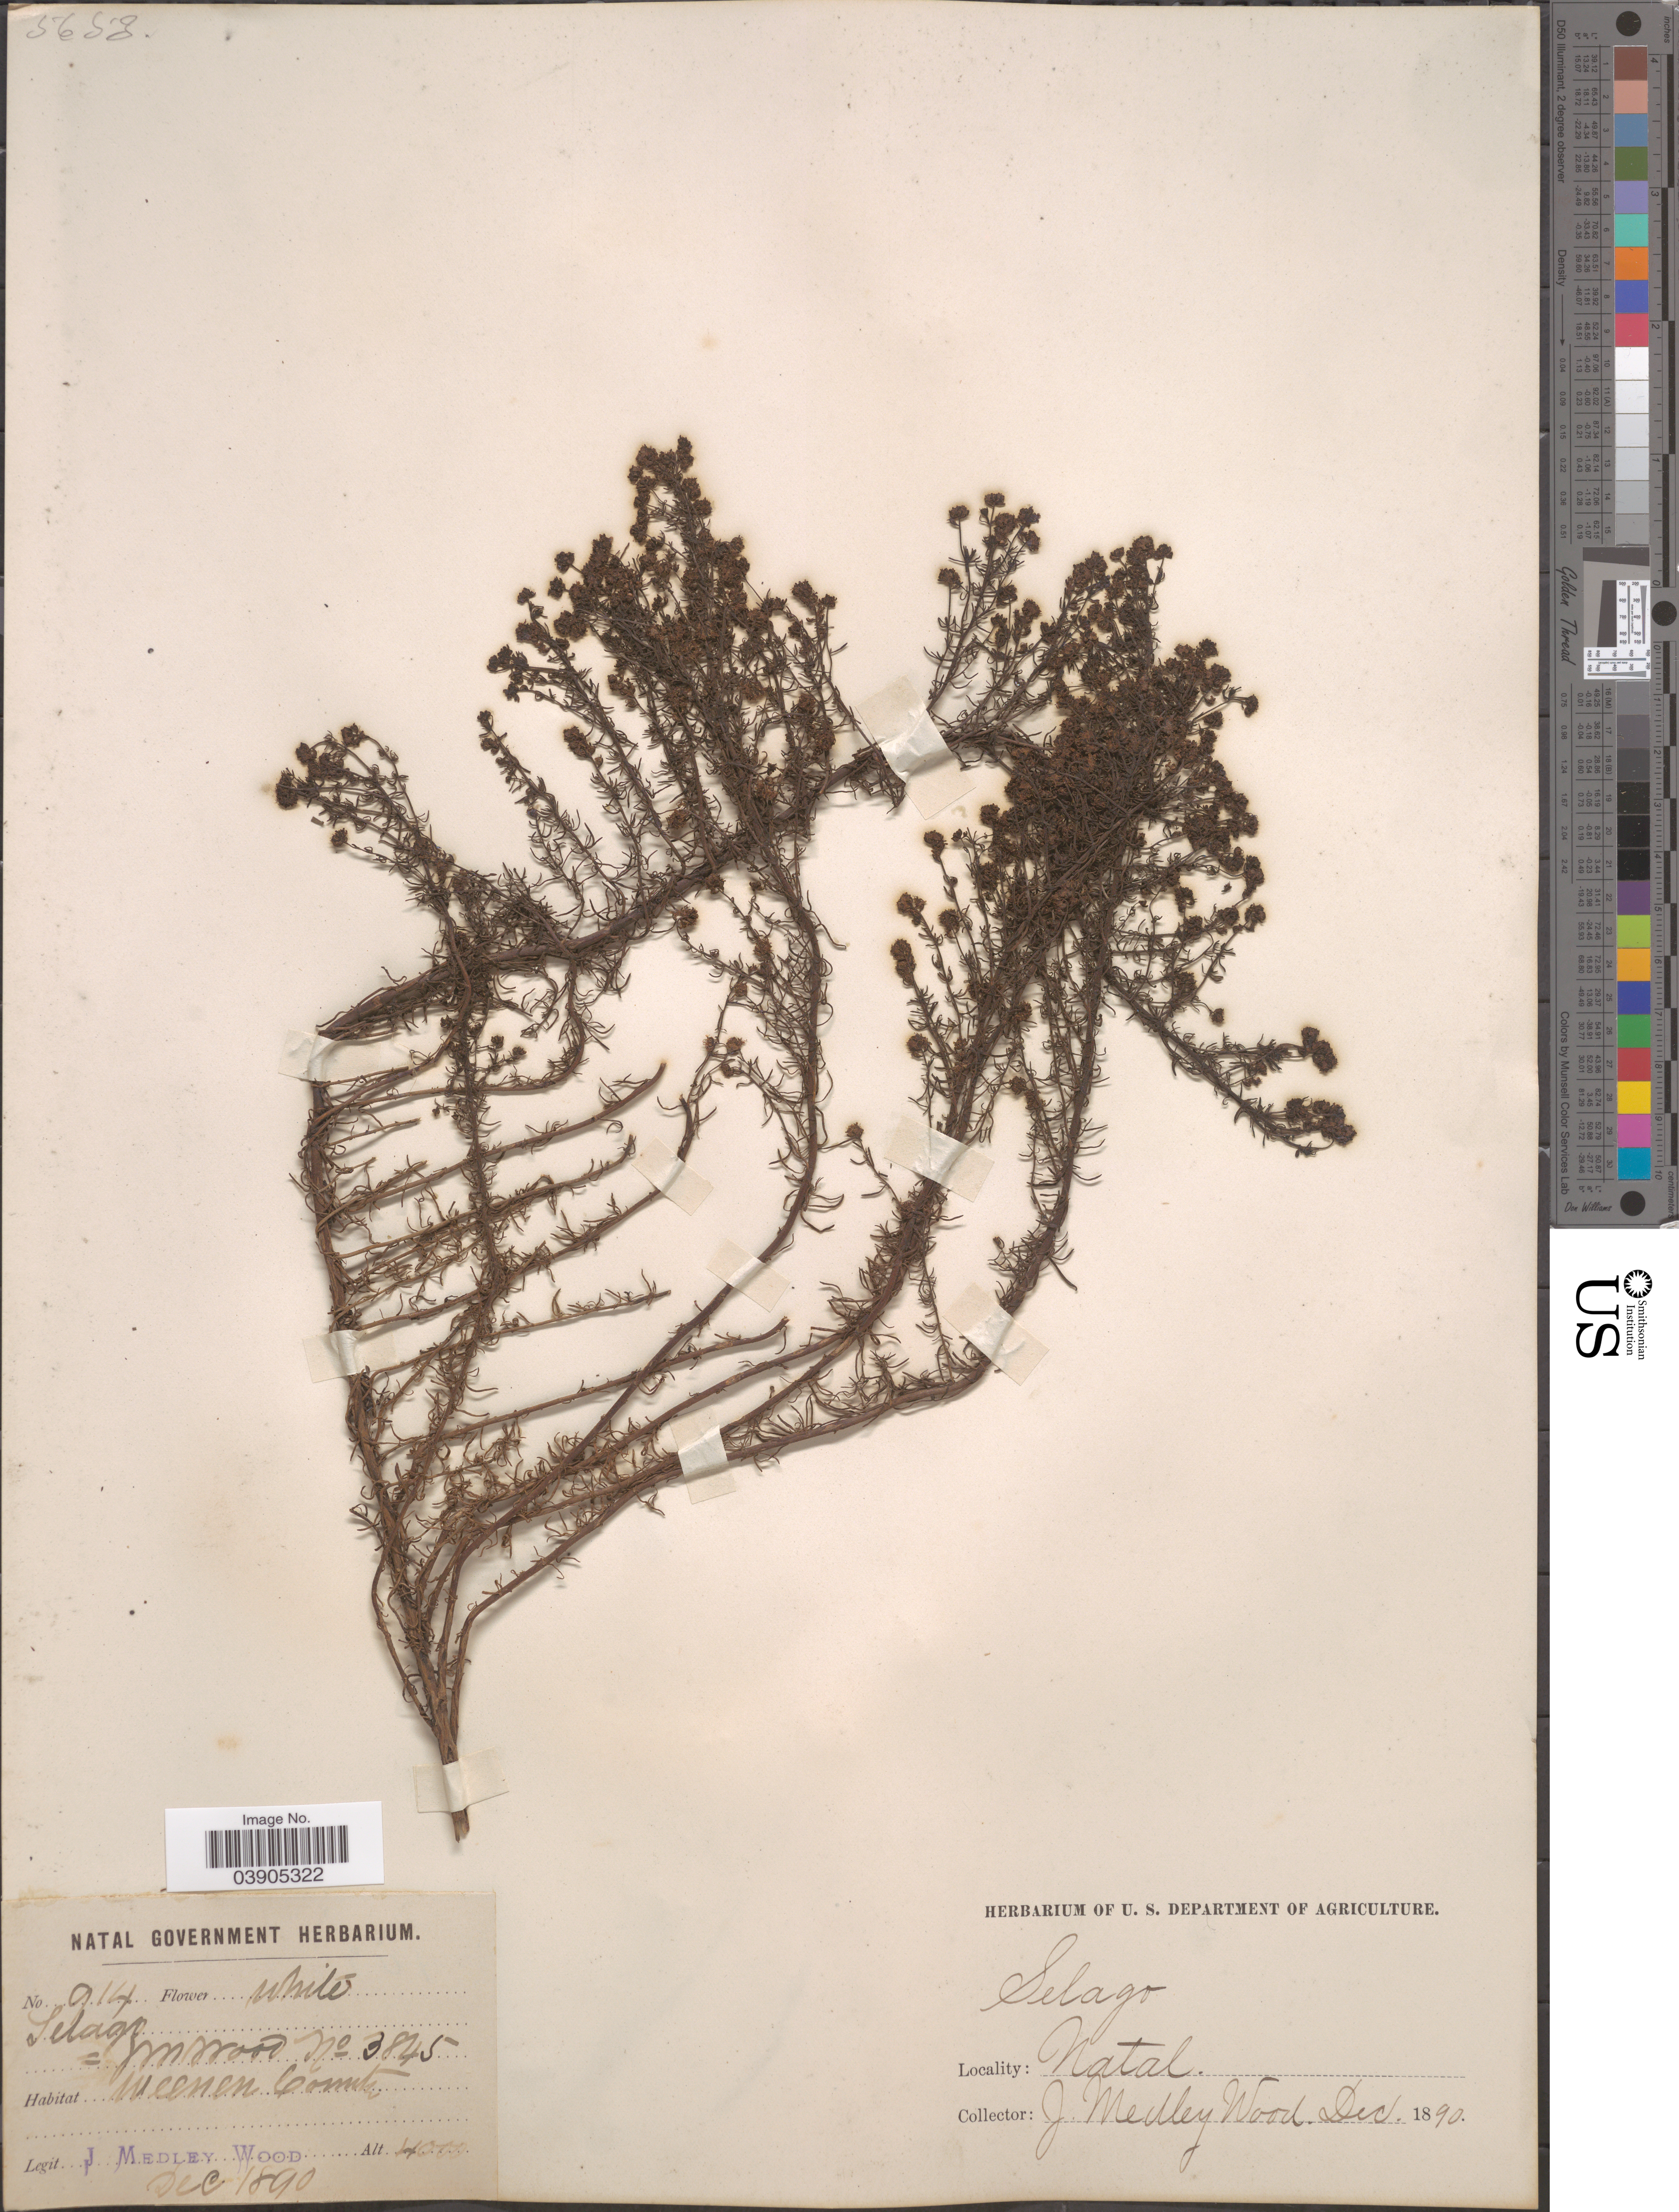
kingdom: Plantae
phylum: Tracheophyta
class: Magnoliopsida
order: Lamiales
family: Scrophulariaceae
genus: Selago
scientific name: Selago sp.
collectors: J. Medley Wood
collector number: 914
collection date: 1890-12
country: South Africa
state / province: KwaZulu-Natal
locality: Natal. Weenen County.